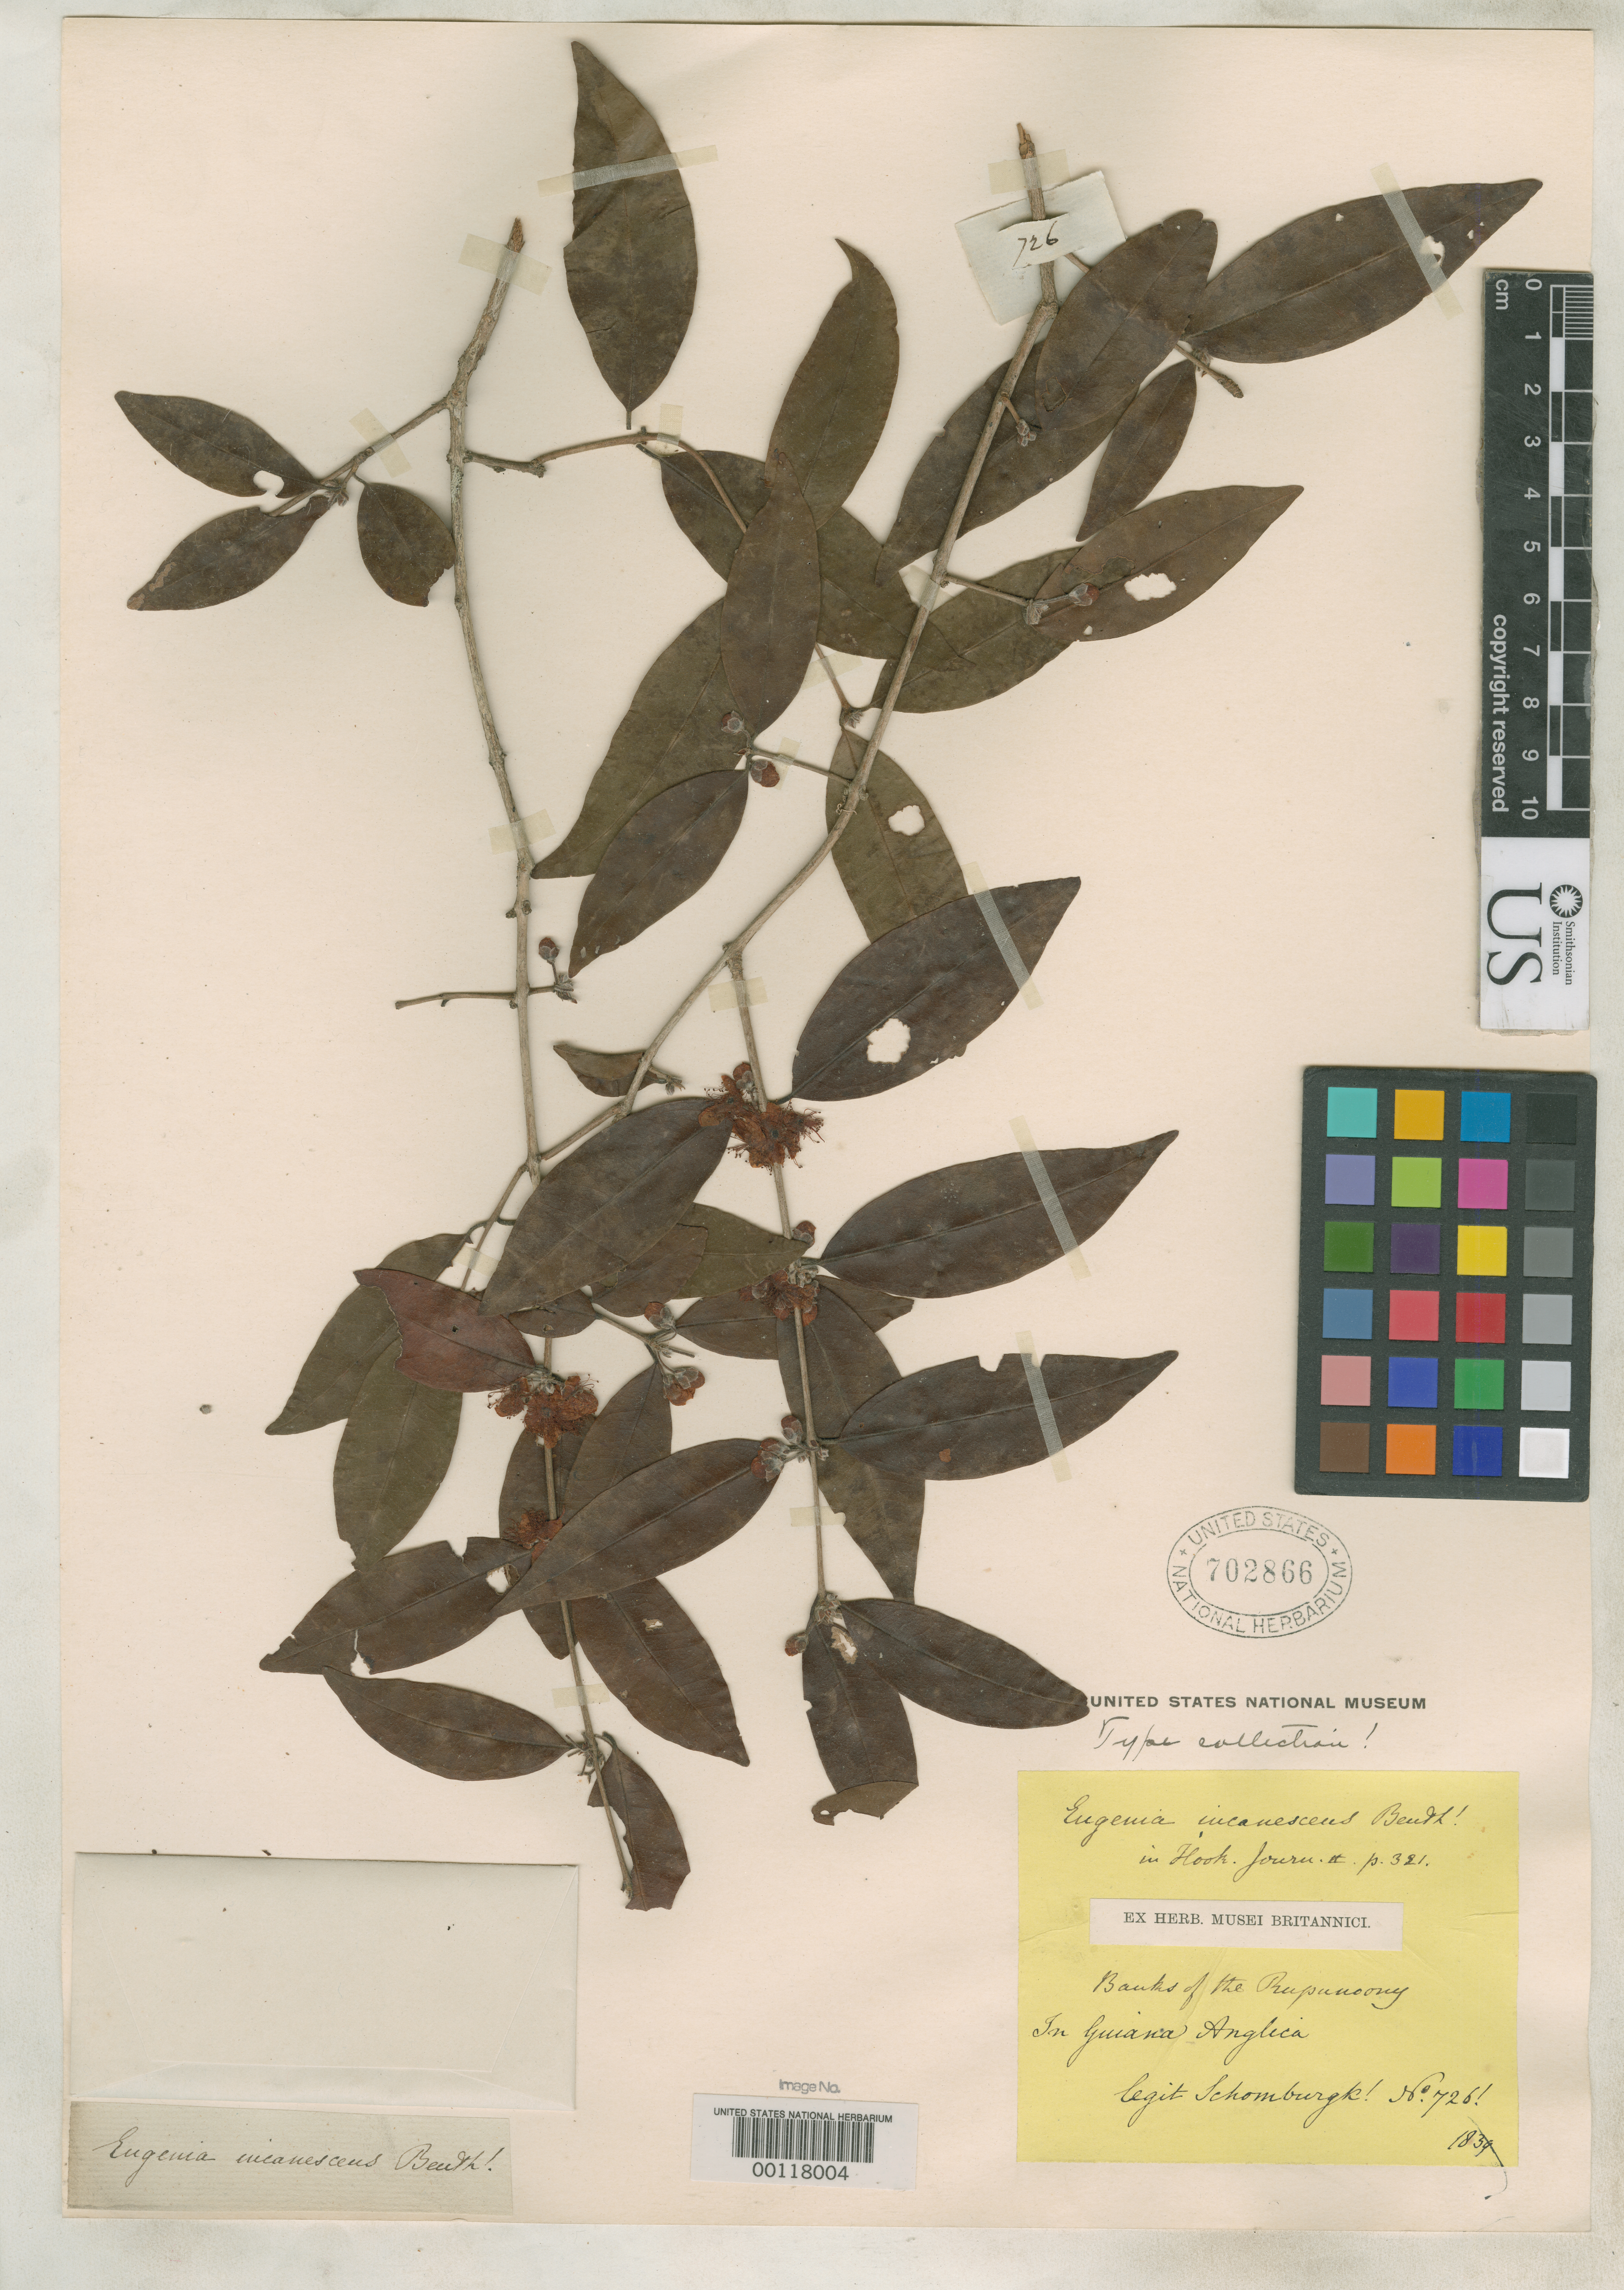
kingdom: Plantae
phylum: Tracheophyta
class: Magnoliopsida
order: Myrtales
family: Myrtaceae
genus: Eugenia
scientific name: Eugenia incanescens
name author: Benth.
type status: Isotype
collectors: M. R. Schomburgk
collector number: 726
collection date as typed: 1839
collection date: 1839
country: Guyana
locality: Banks of the Rupunoony.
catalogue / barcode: US 702866